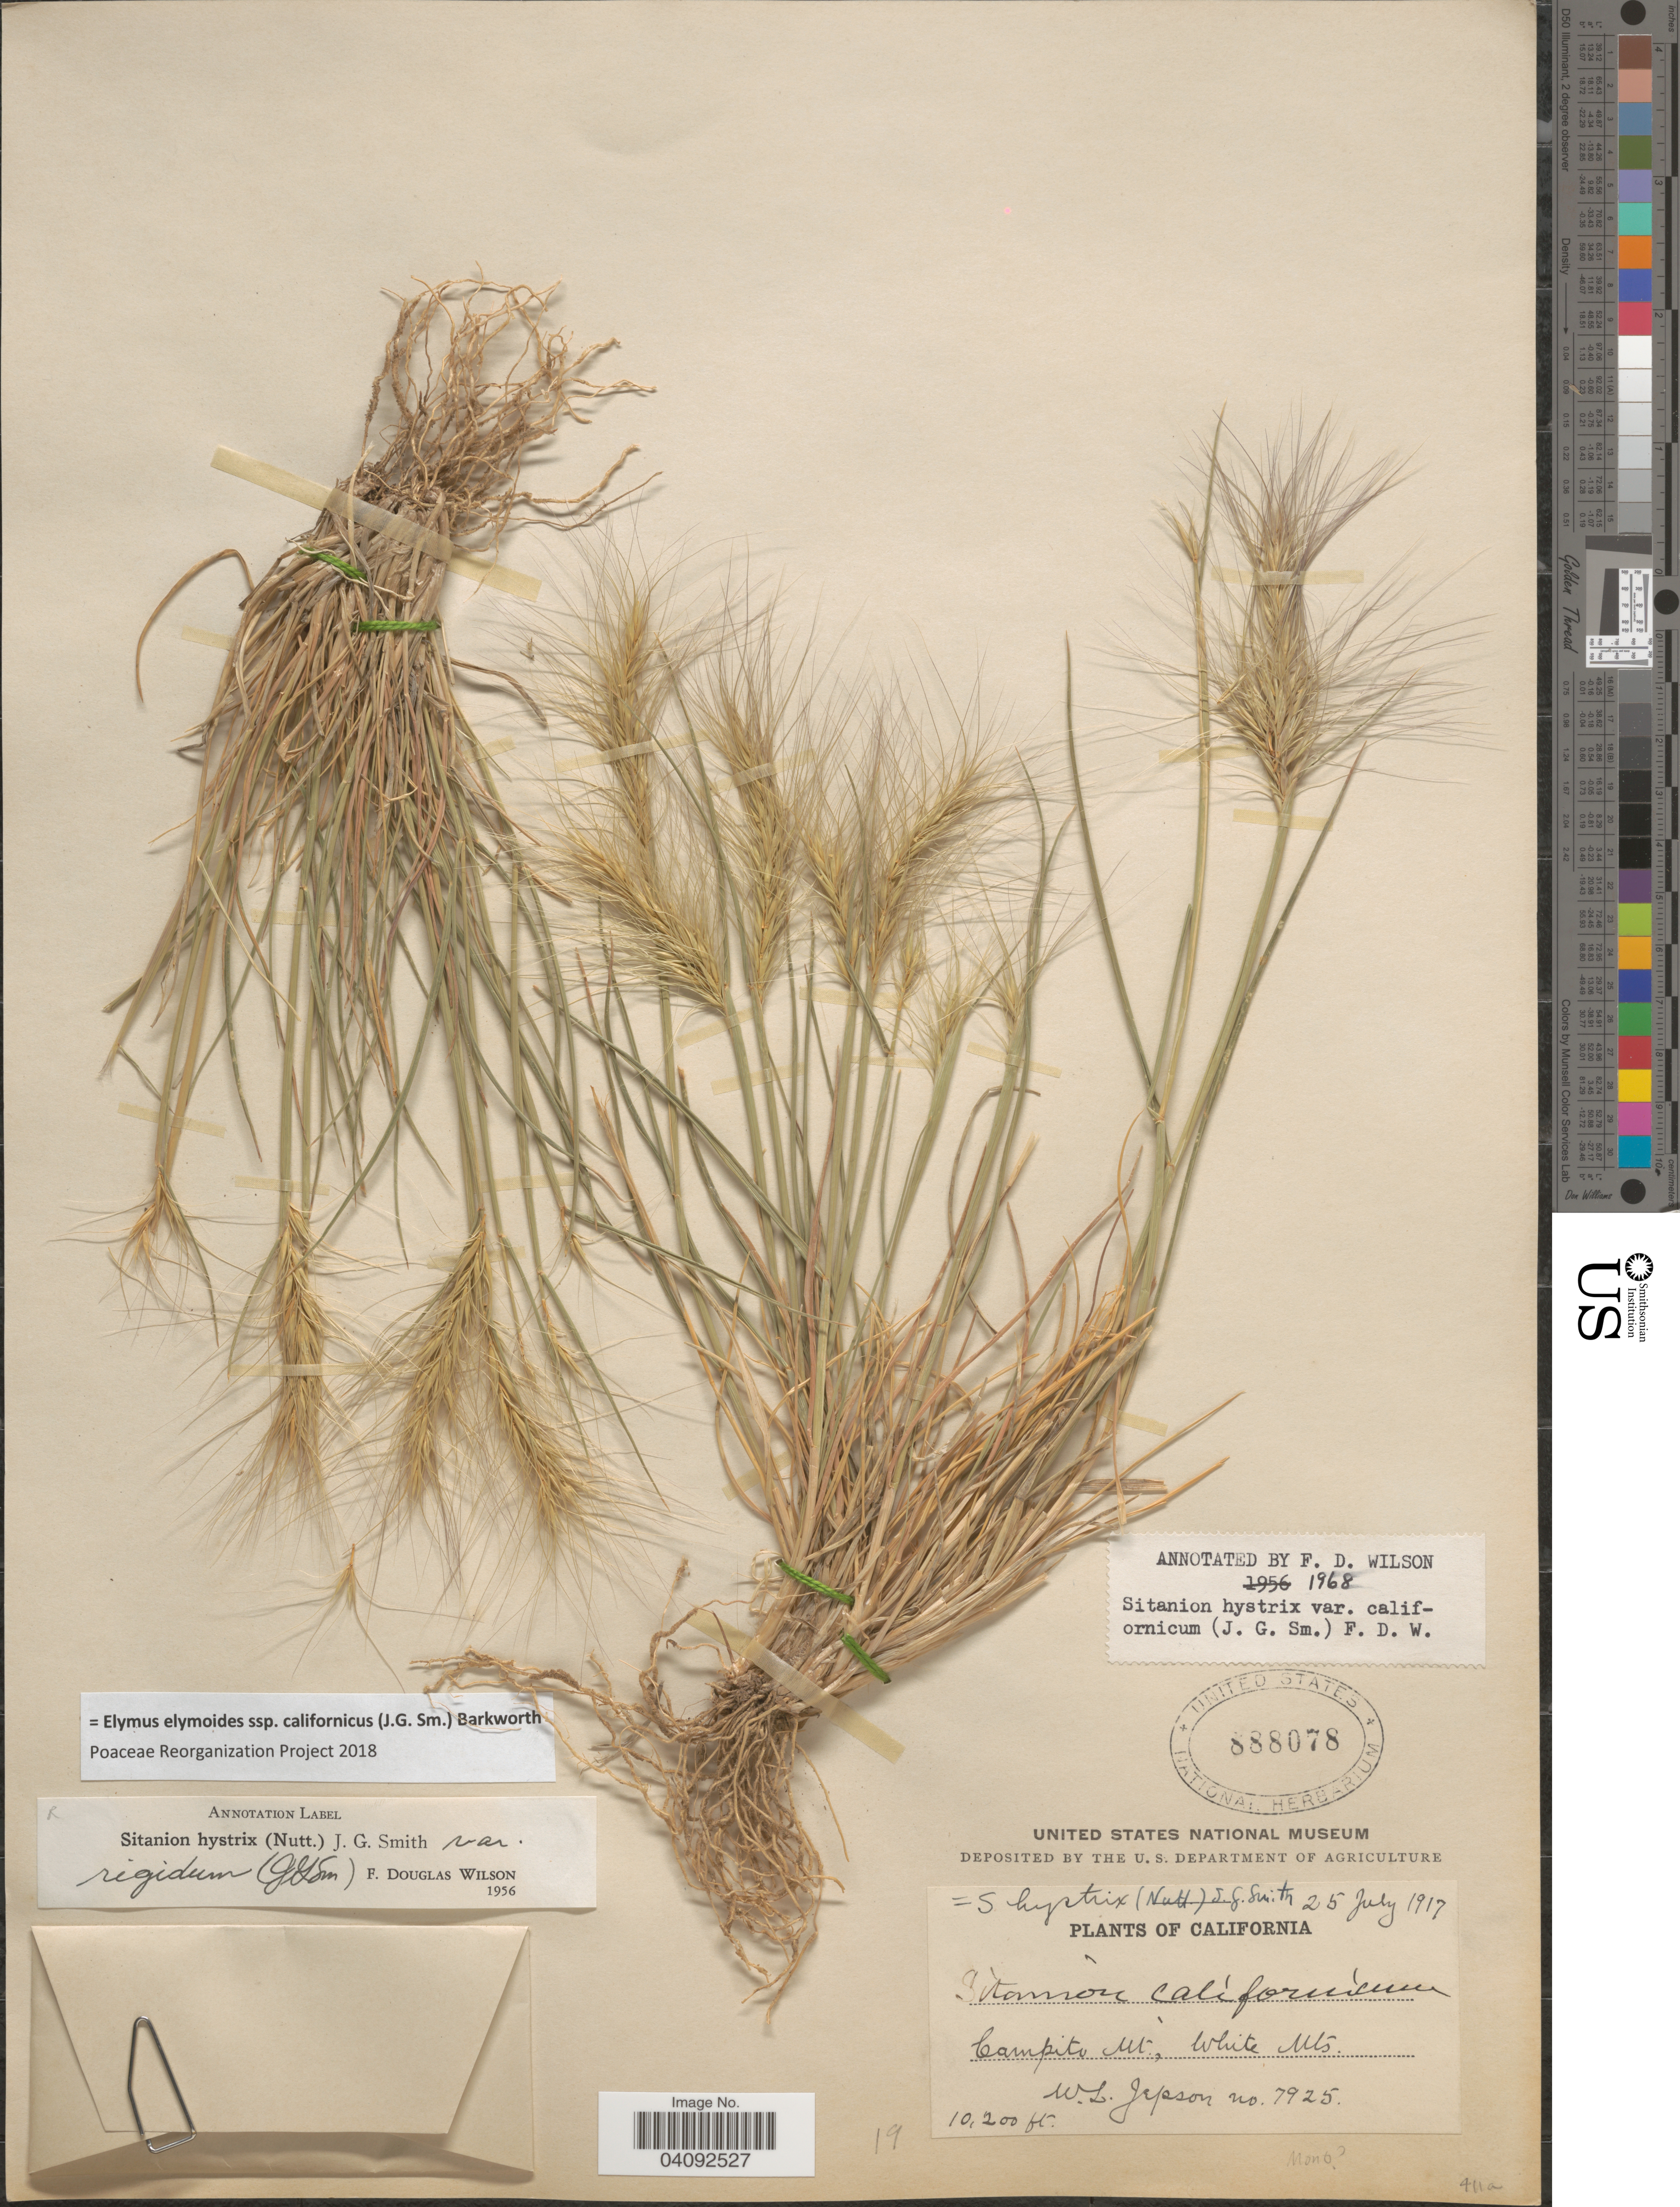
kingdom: Plantae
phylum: Tracheophyta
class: Liliopsida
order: Poales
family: Poaceae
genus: Elymus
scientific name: Elymus elymoides subsp. hordeoides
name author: (Suksd.) Barkworth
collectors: W. L. Jepson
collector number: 7925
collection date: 1917-07-25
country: United States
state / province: California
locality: Campito Mt., White Mts.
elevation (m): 3109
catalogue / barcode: US 888078